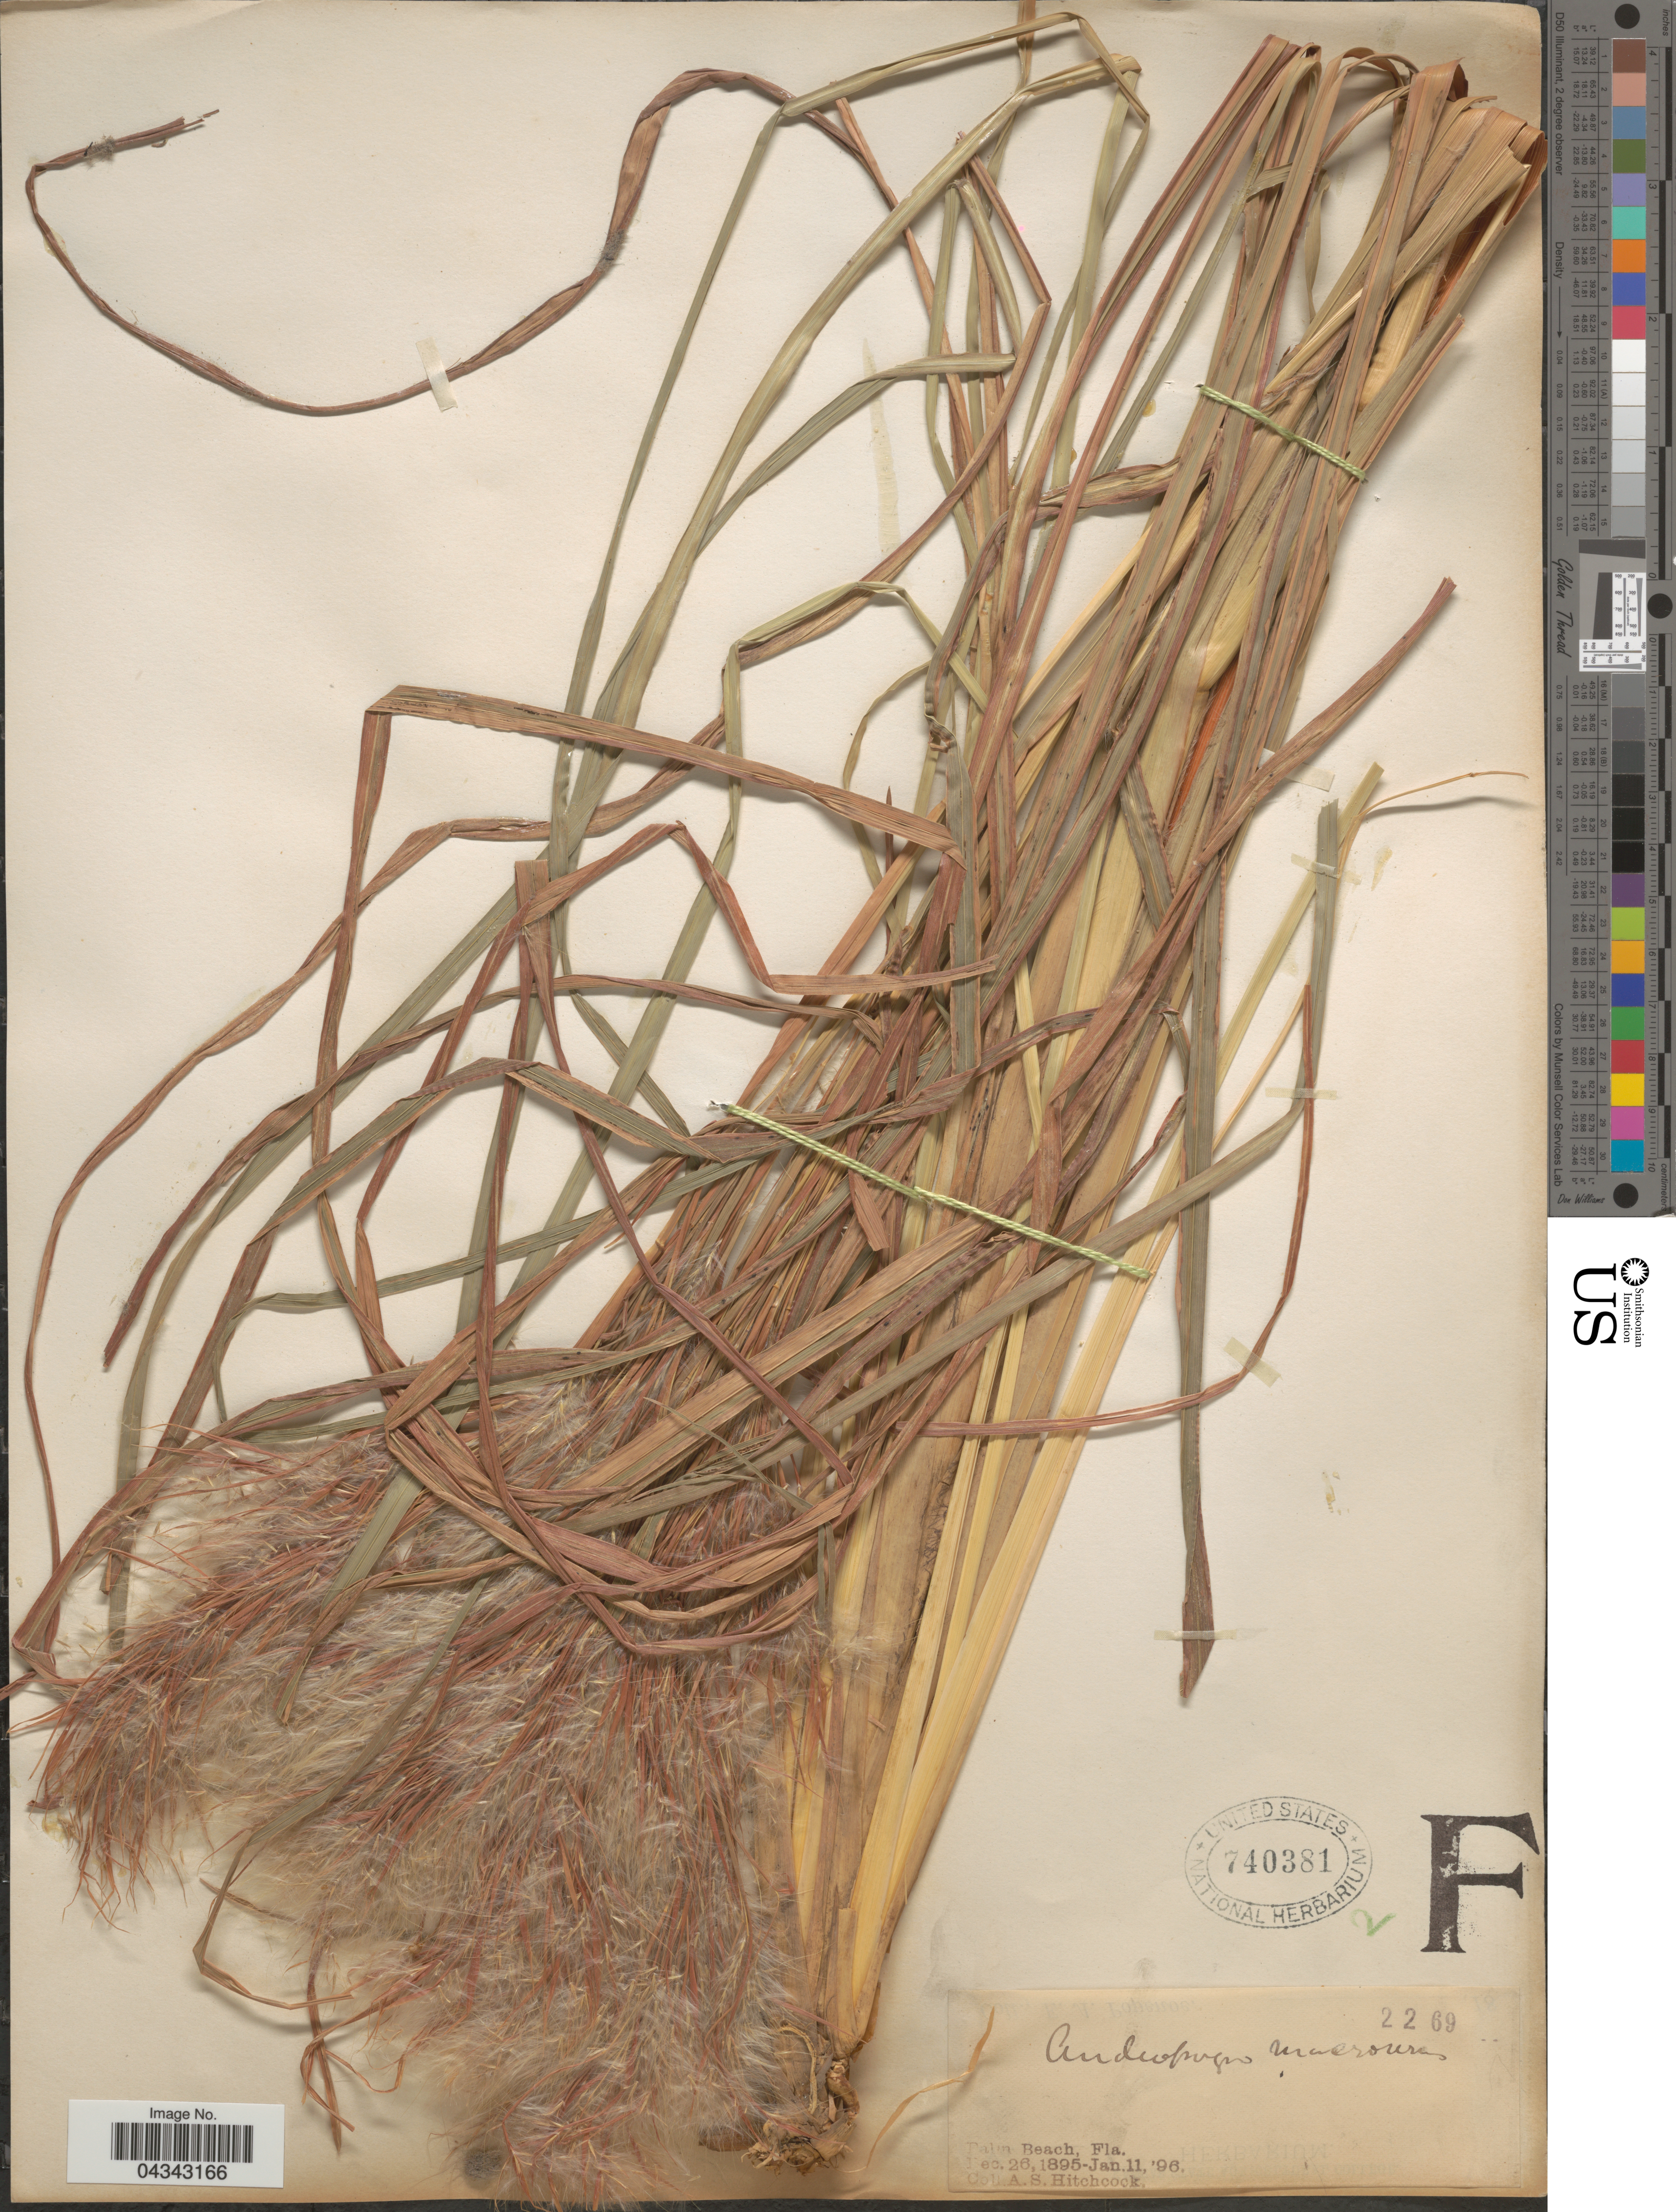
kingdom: Plantae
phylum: Tracheophyta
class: Liliopsida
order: Poales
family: Poaceae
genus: Andropogon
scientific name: Andropogon glomeratus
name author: (Walter) Britton, Stearns & Poggenb.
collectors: A. S. Hitchcock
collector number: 2269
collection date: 1895-12-26/1896-01-11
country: United States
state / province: Florida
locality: Palm Beach.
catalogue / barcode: US 740381